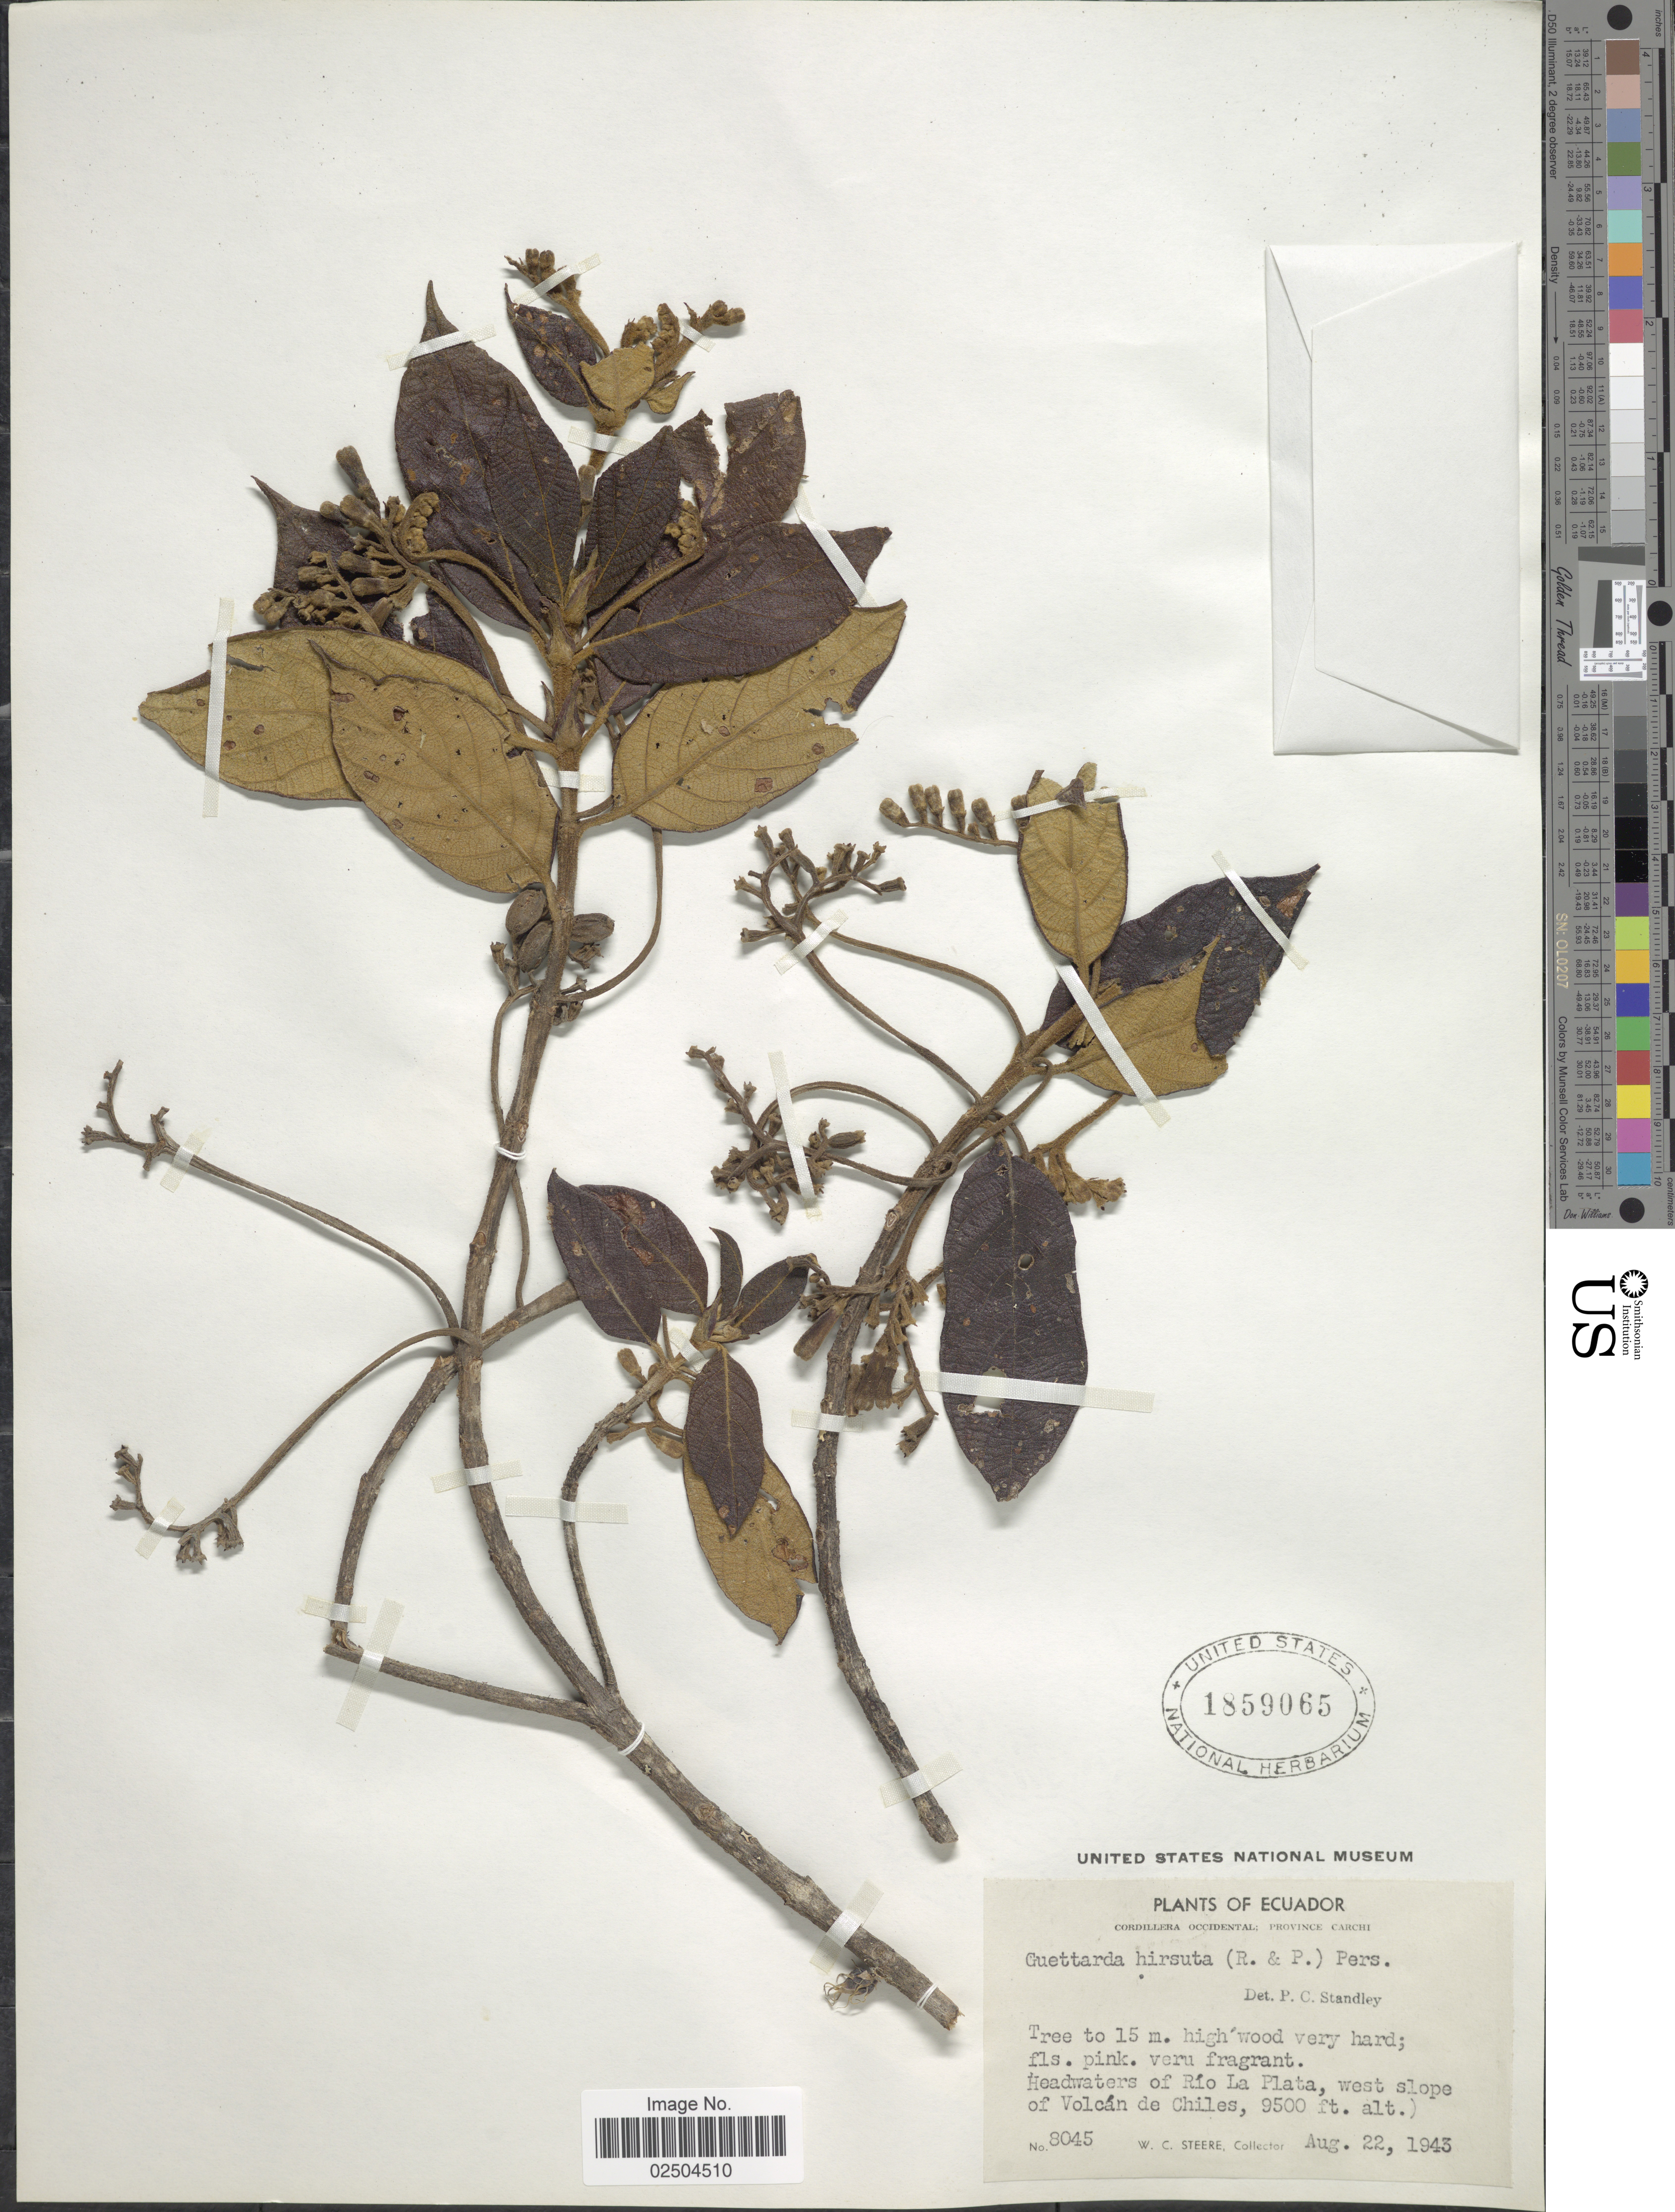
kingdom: Plantae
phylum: Tracheophyta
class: Magnoliopsida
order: Gentianales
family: Rubiaceae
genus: Guettarda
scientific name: Guettarda hirsuta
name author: (Ruiz & Pav.) Pers.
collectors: W. C. Steere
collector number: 8045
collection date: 1943-08-22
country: Ecuador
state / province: Carchi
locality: Cordillera Occidental: Province Carchi, Headwaters of Rio La Plata, west slope of Volcan de Chiles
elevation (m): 2896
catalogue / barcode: US 1859065